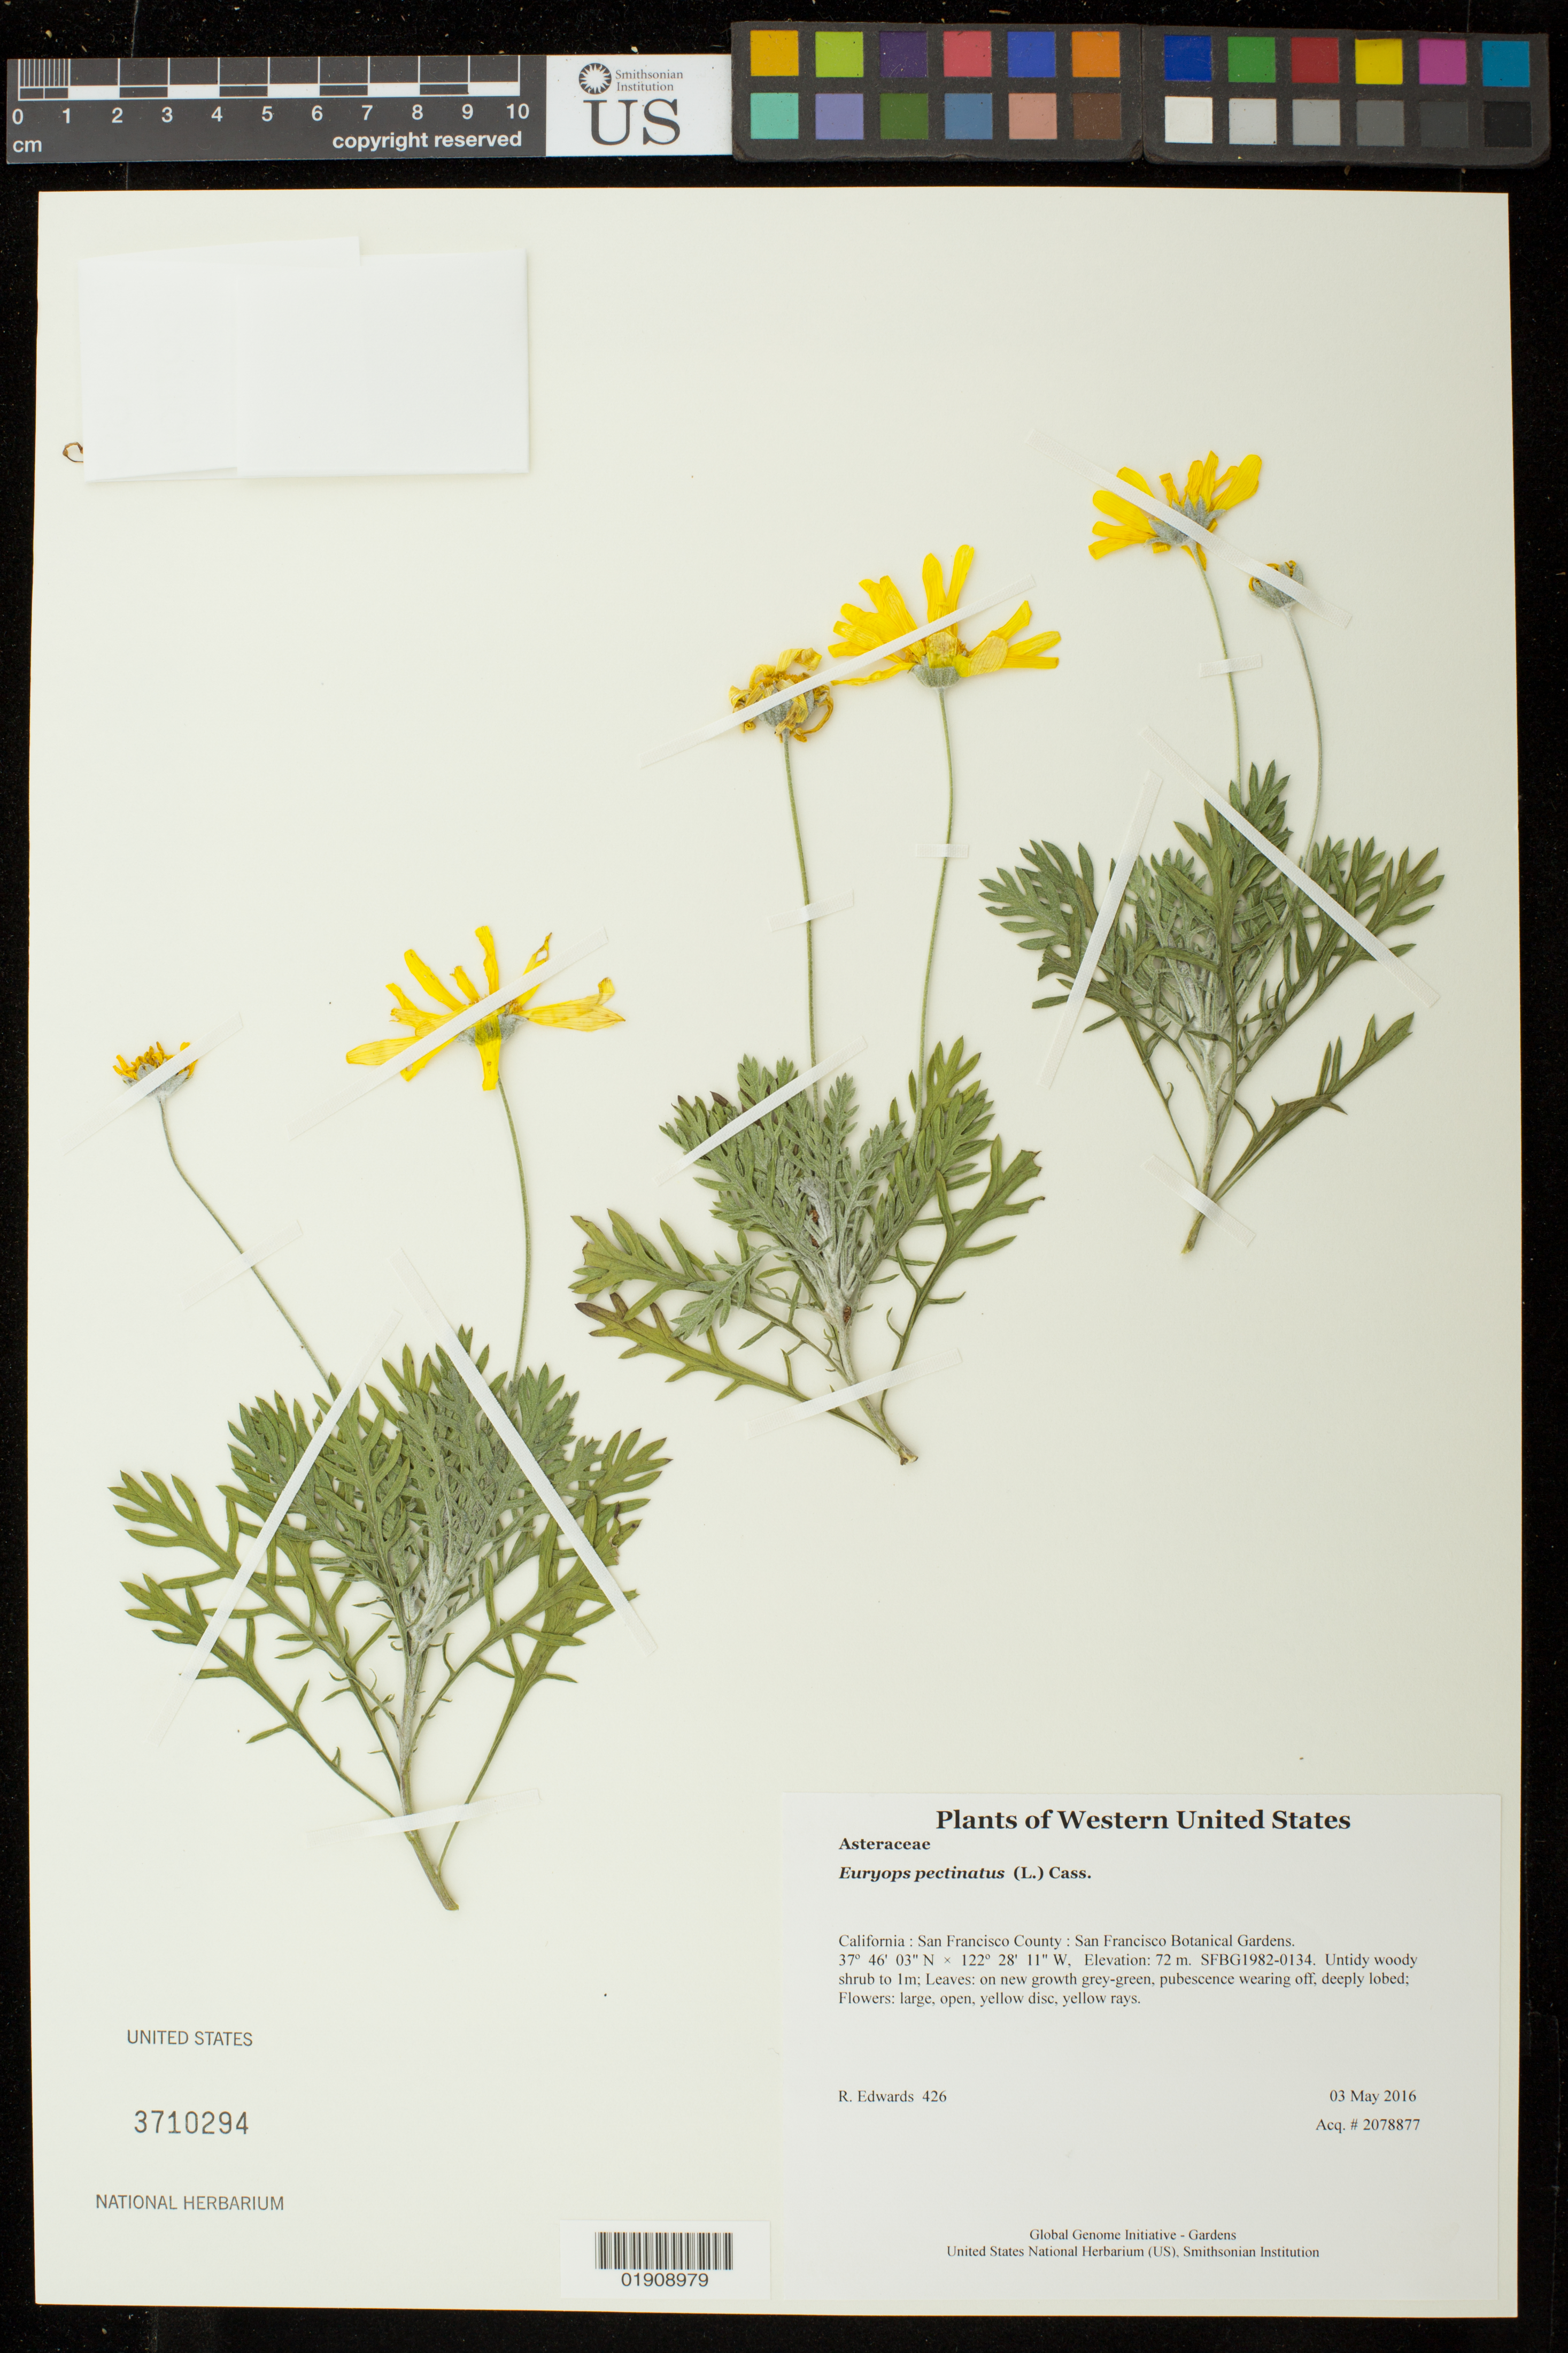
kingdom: Plantae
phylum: Tracheophyta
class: Magnoliopsida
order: Asterales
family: Asteraceae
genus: Euryops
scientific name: Euryops pectinatus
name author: (L.) Cass.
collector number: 426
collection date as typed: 3 May 2016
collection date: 2016-05-03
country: United States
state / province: California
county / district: San Francisco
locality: San Francisco Botanical Gardens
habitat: SFBG1982-0134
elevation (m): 72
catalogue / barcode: US 3710294